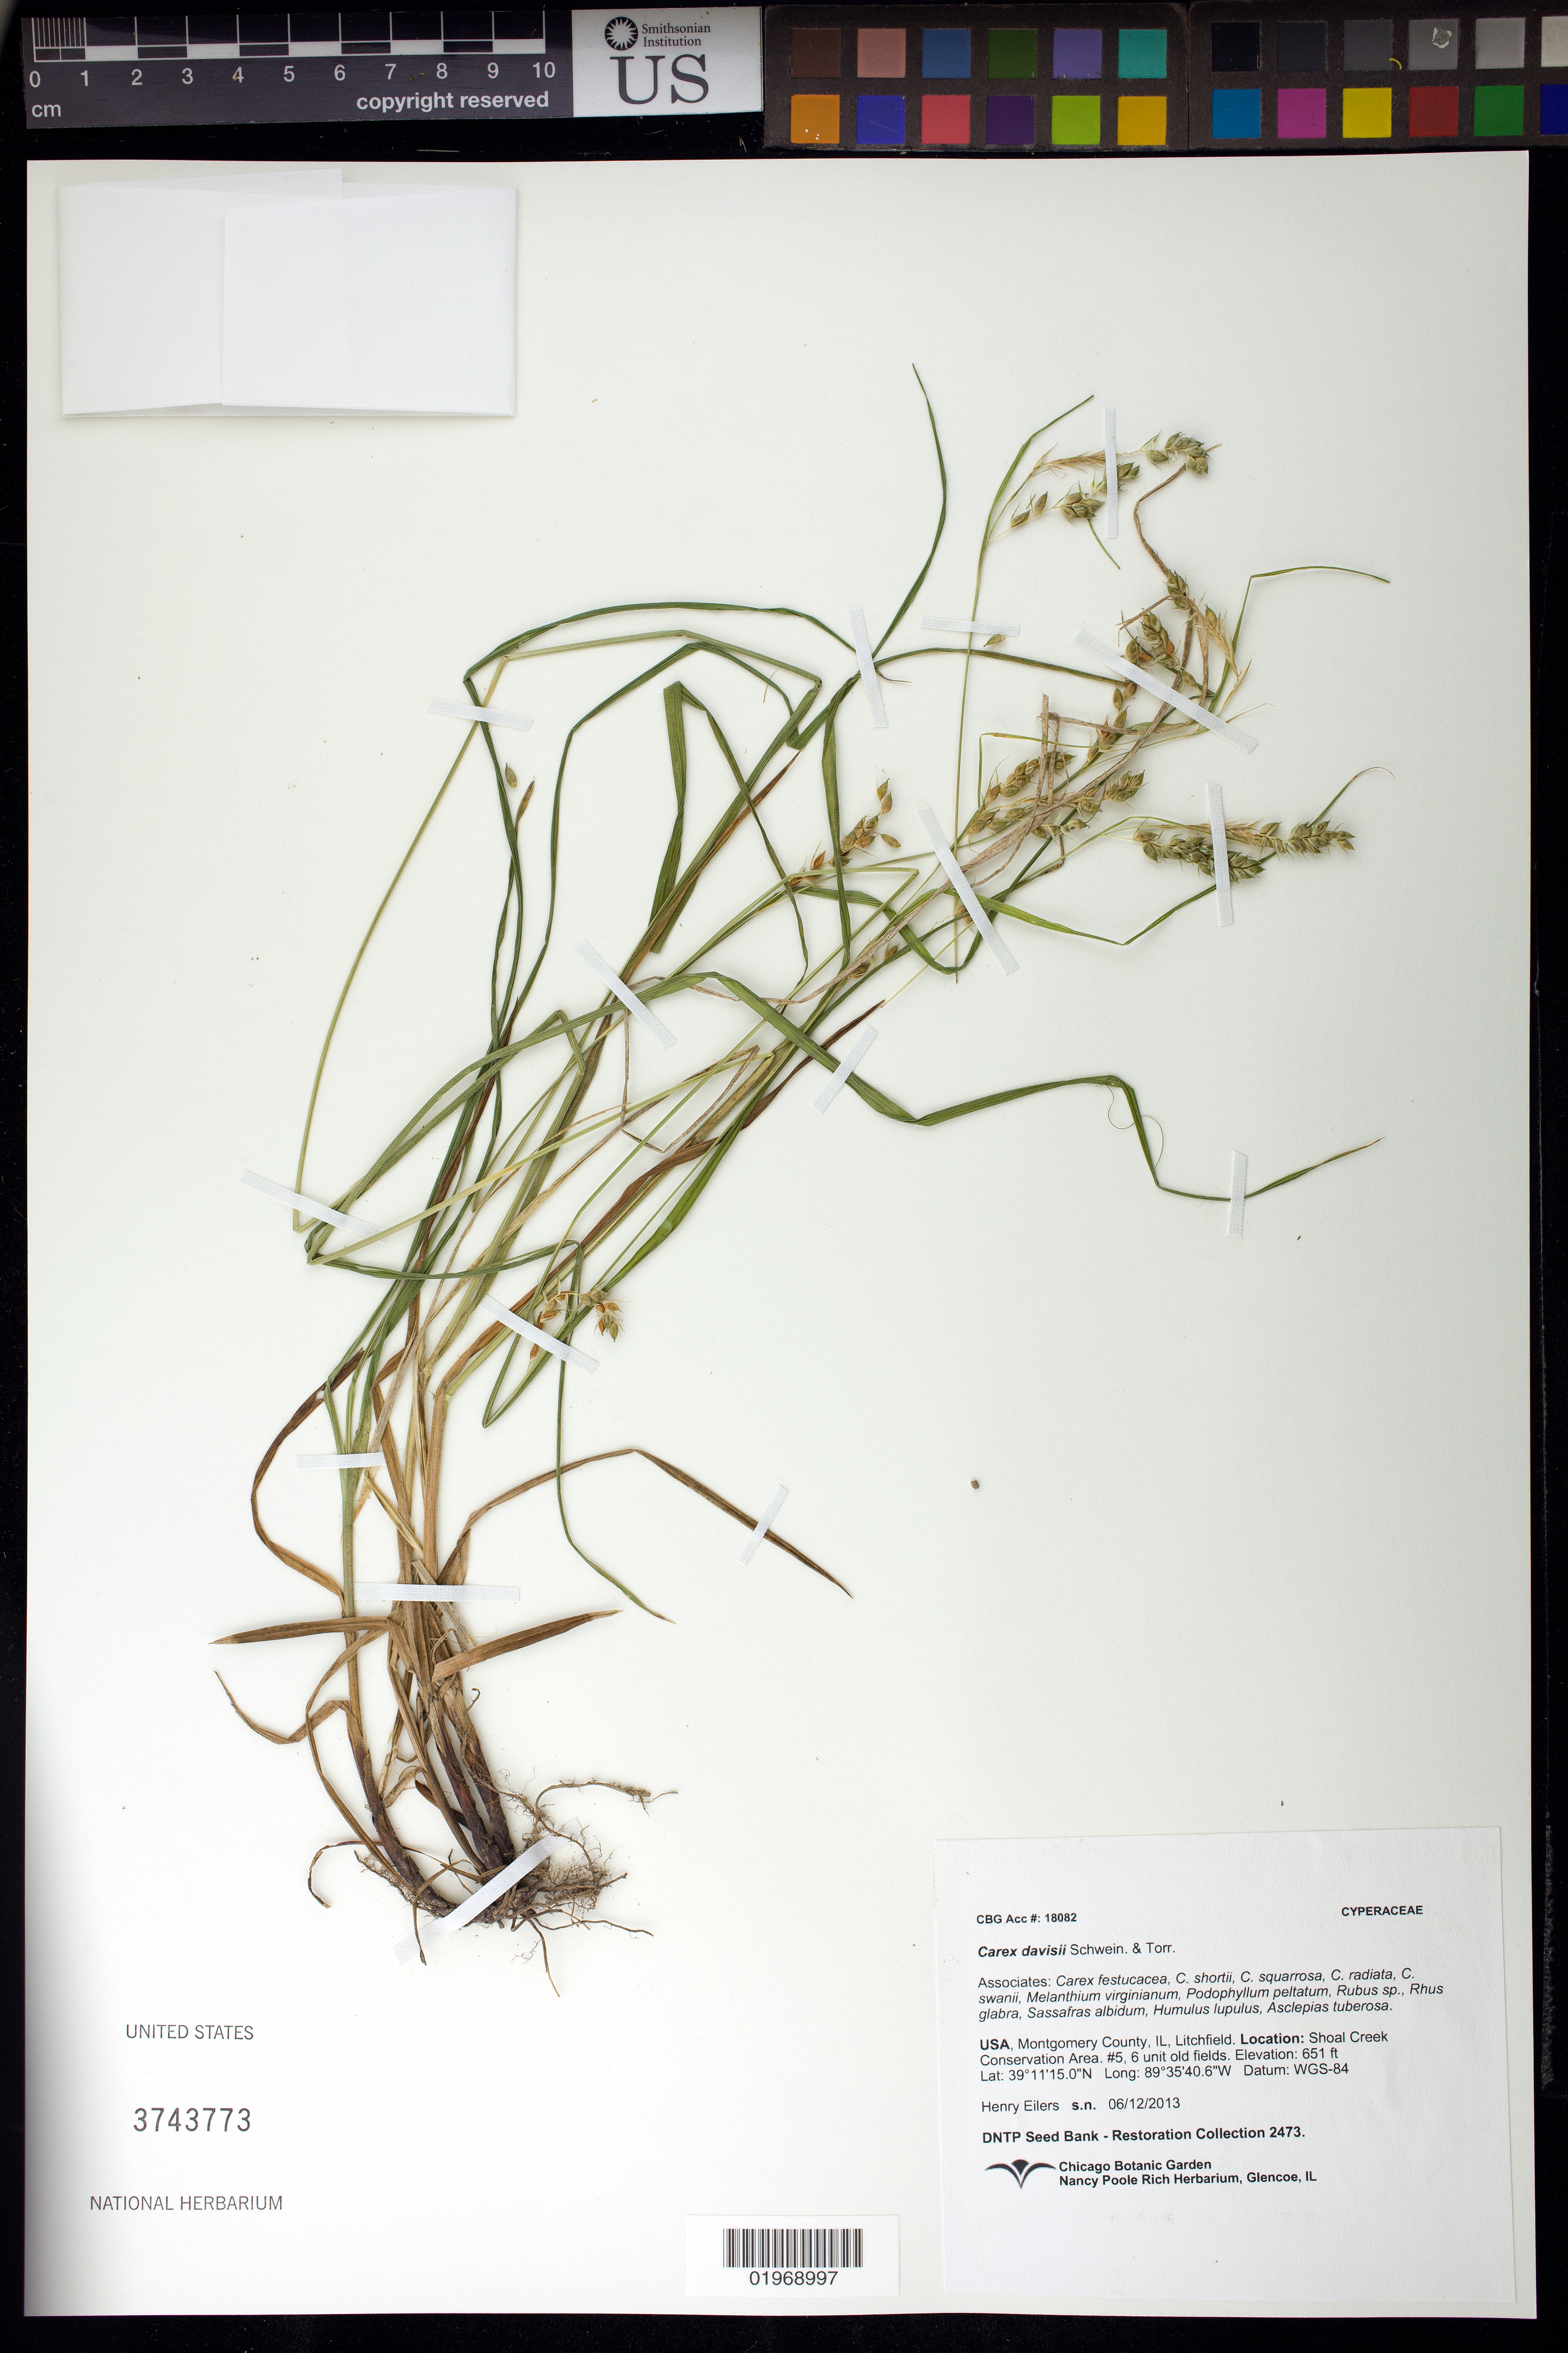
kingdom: Plantae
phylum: Tracheophyta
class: Liliopsida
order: Poales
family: Cyperaceae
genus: Carex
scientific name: Carex davisii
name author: Schwein. & Torr.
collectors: H. Eilers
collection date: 2013-06-12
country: United States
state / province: Illinois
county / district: Montgomery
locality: Litchfield, Shoal Creek Conservation Area, old fields #5, 6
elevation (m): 198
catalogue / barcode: US 3743773